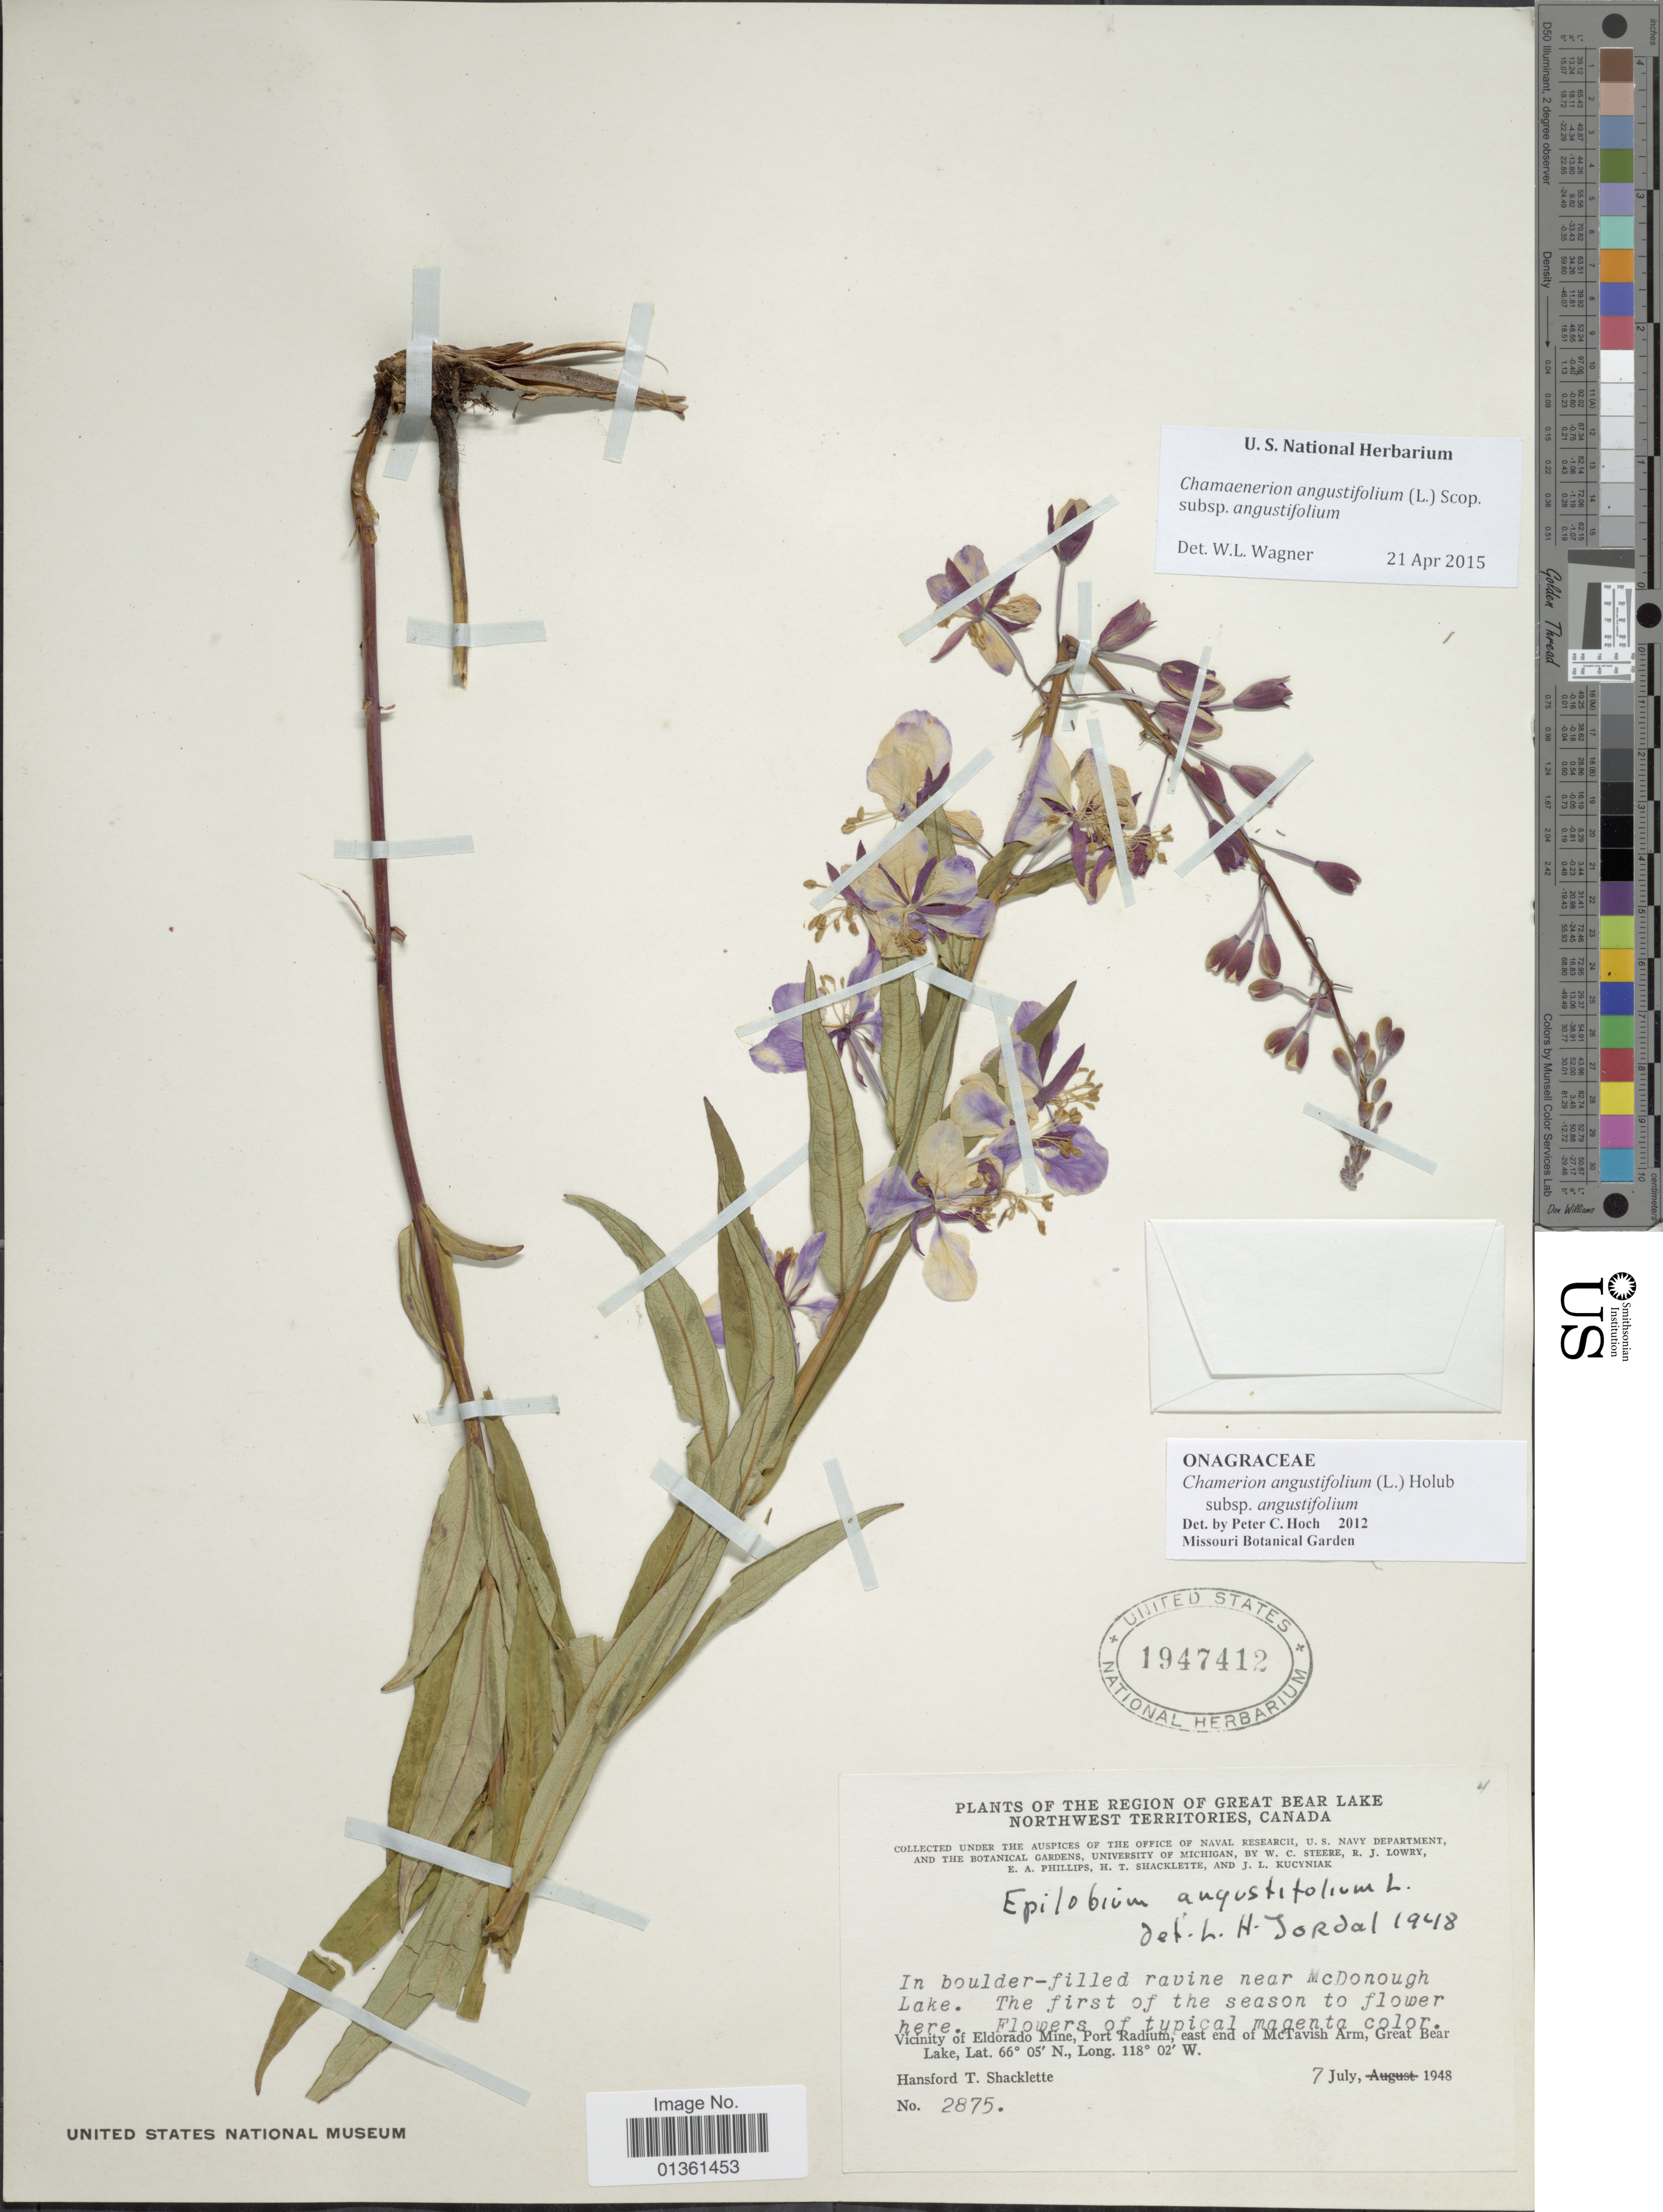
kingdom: Plantae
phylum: Tracheophyta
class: Magnoliopsida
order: Myrtales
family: Onagraceae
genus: Chamaenerion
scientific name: Chamaenerion angustifolium subsp. angustifolium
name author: (L.) Scop.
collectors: H. Shacklette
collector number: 2875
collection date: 1948-07-07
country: Canada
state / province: Northwest Territories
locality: Region of Great Bear Lake. In boulder-filled ravine near McDonough Lake. Vicinity of Eldorado Mine, Port Radium, east end of McTavish Arm.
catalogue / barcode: US 1947412